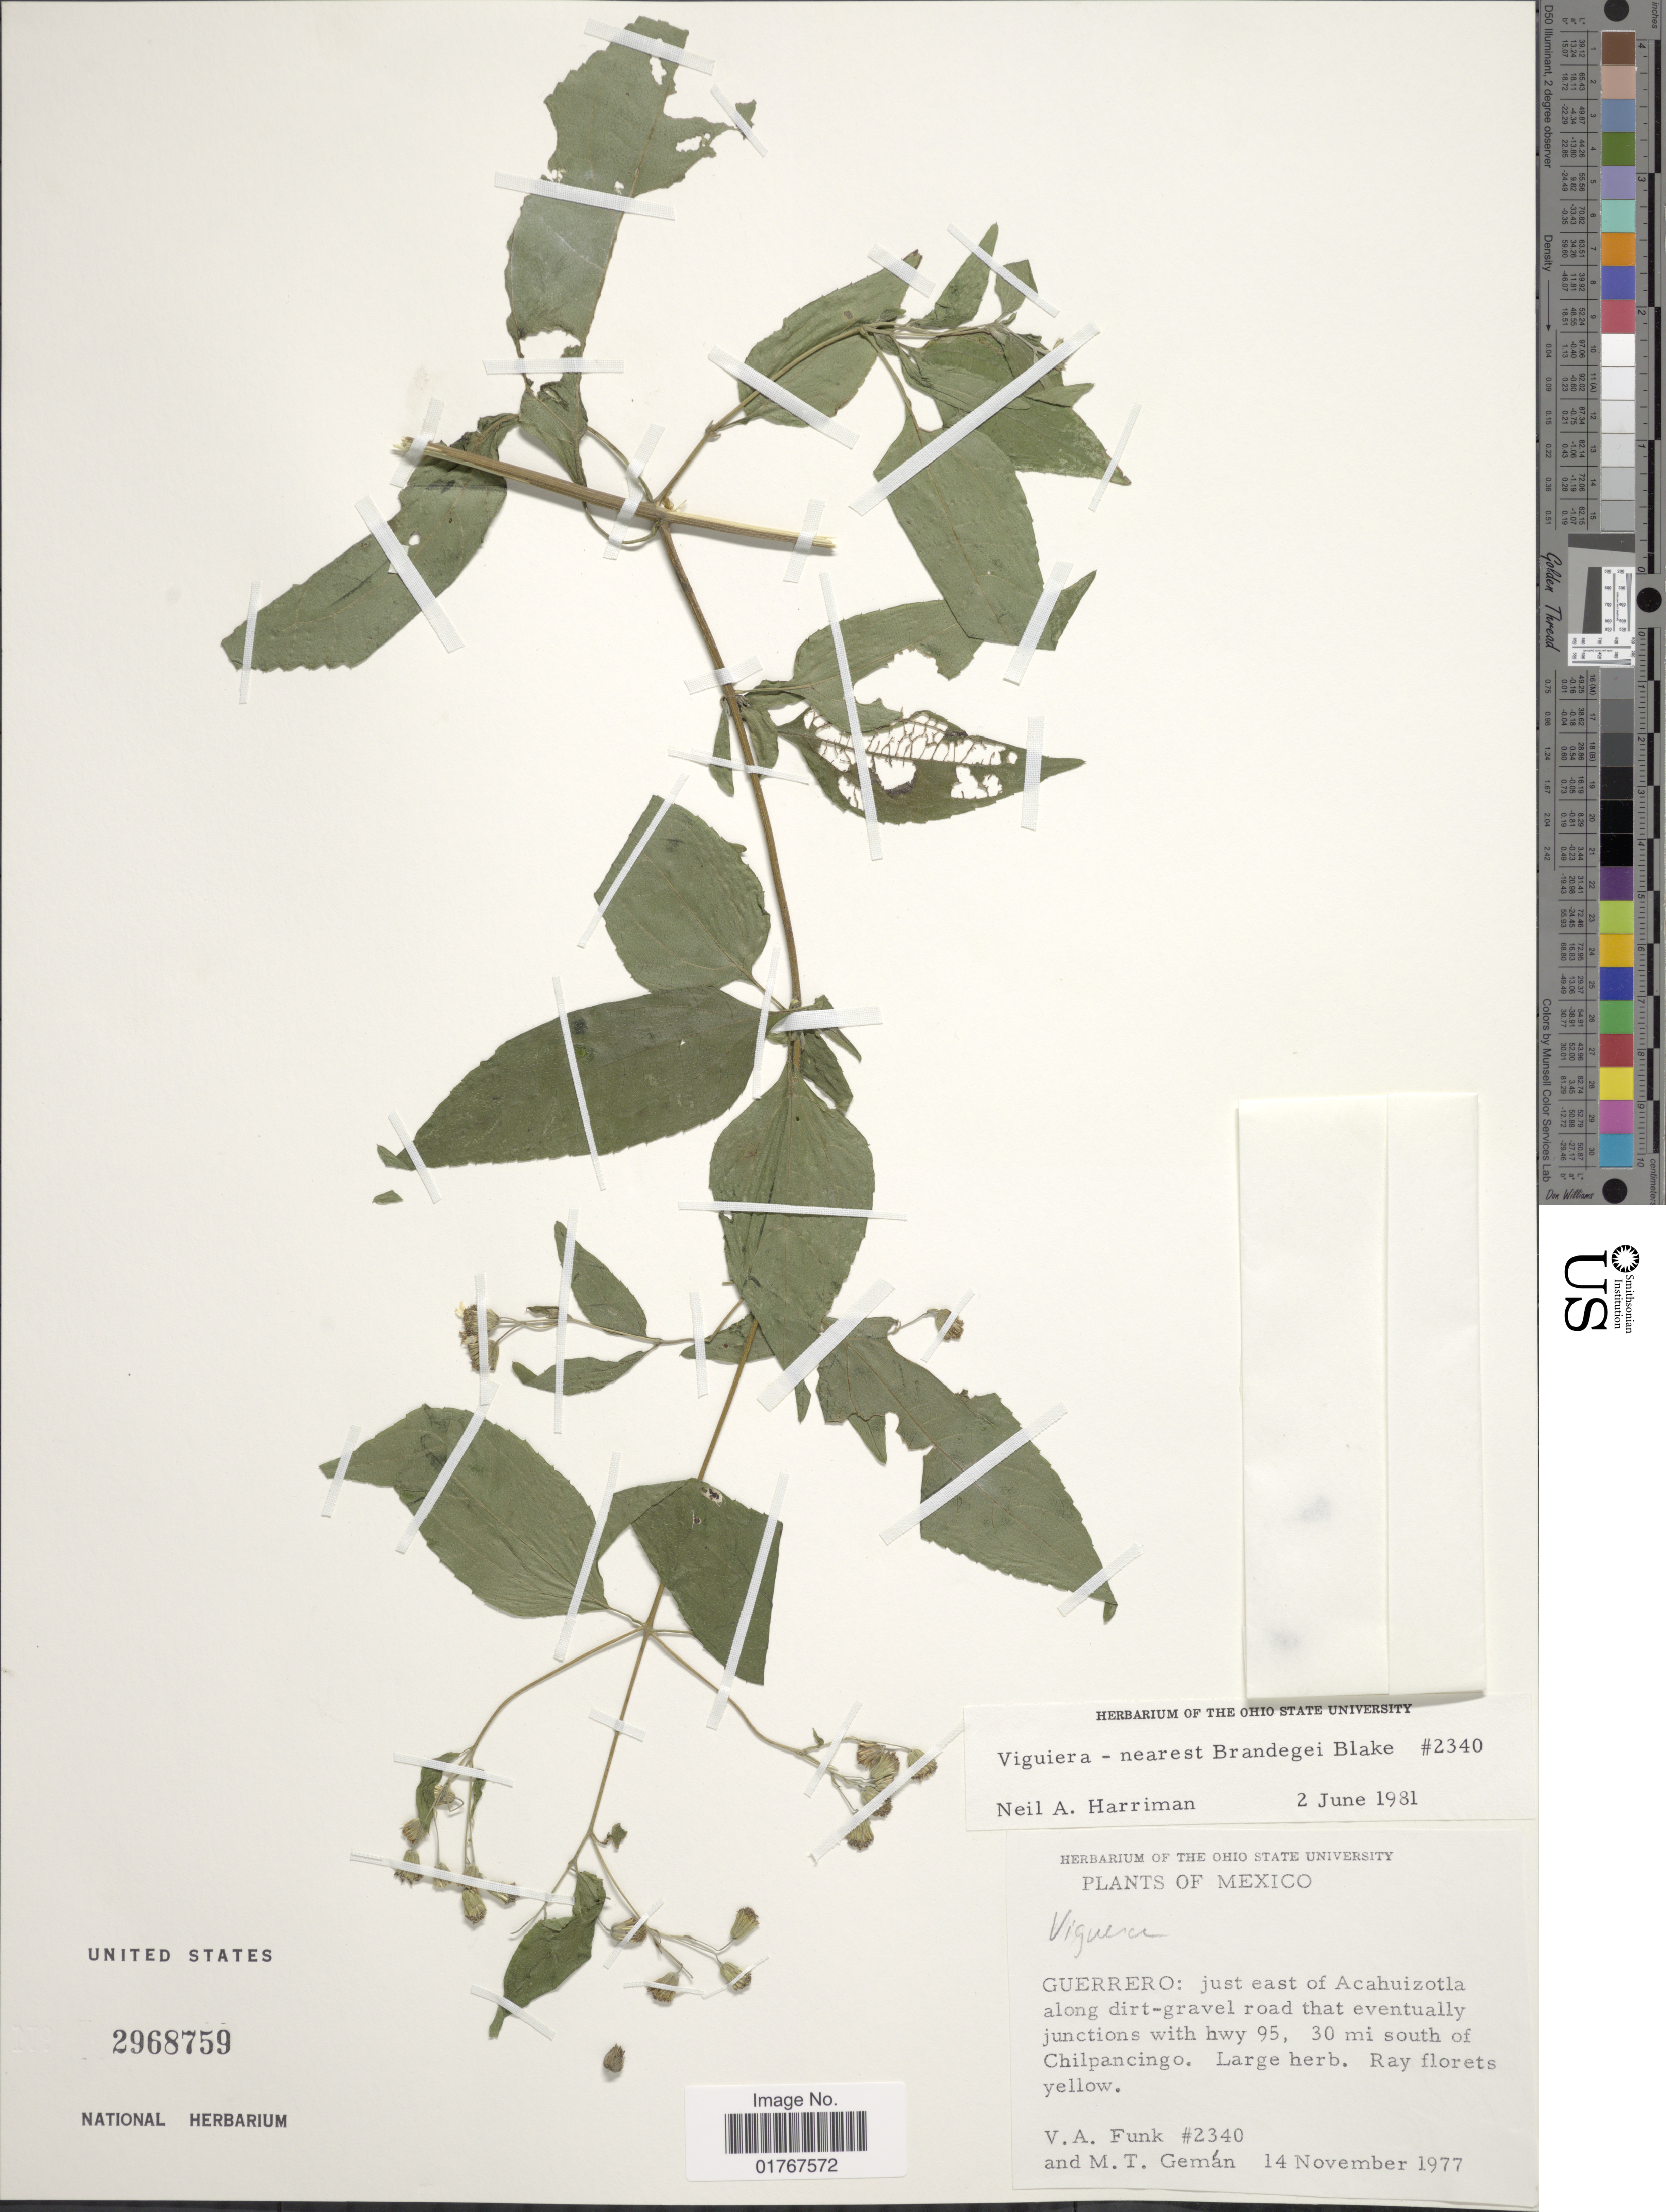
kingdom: Plantae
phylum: Tracheophyta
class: Magnoliopsida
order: Asterales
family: Asteraceae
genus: Viguiera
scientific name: Viguiera brandegei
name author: S.F. Blake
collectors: V. Funk & M. Gemán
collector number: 2340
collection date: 1977-11-14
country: Mexico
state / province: Guerrero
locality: Just east of Acahuizotla along dirt-gravel road that eventually junctions with hwy 95, 30 mi south of Chilpancingo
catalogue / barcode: US 2968759